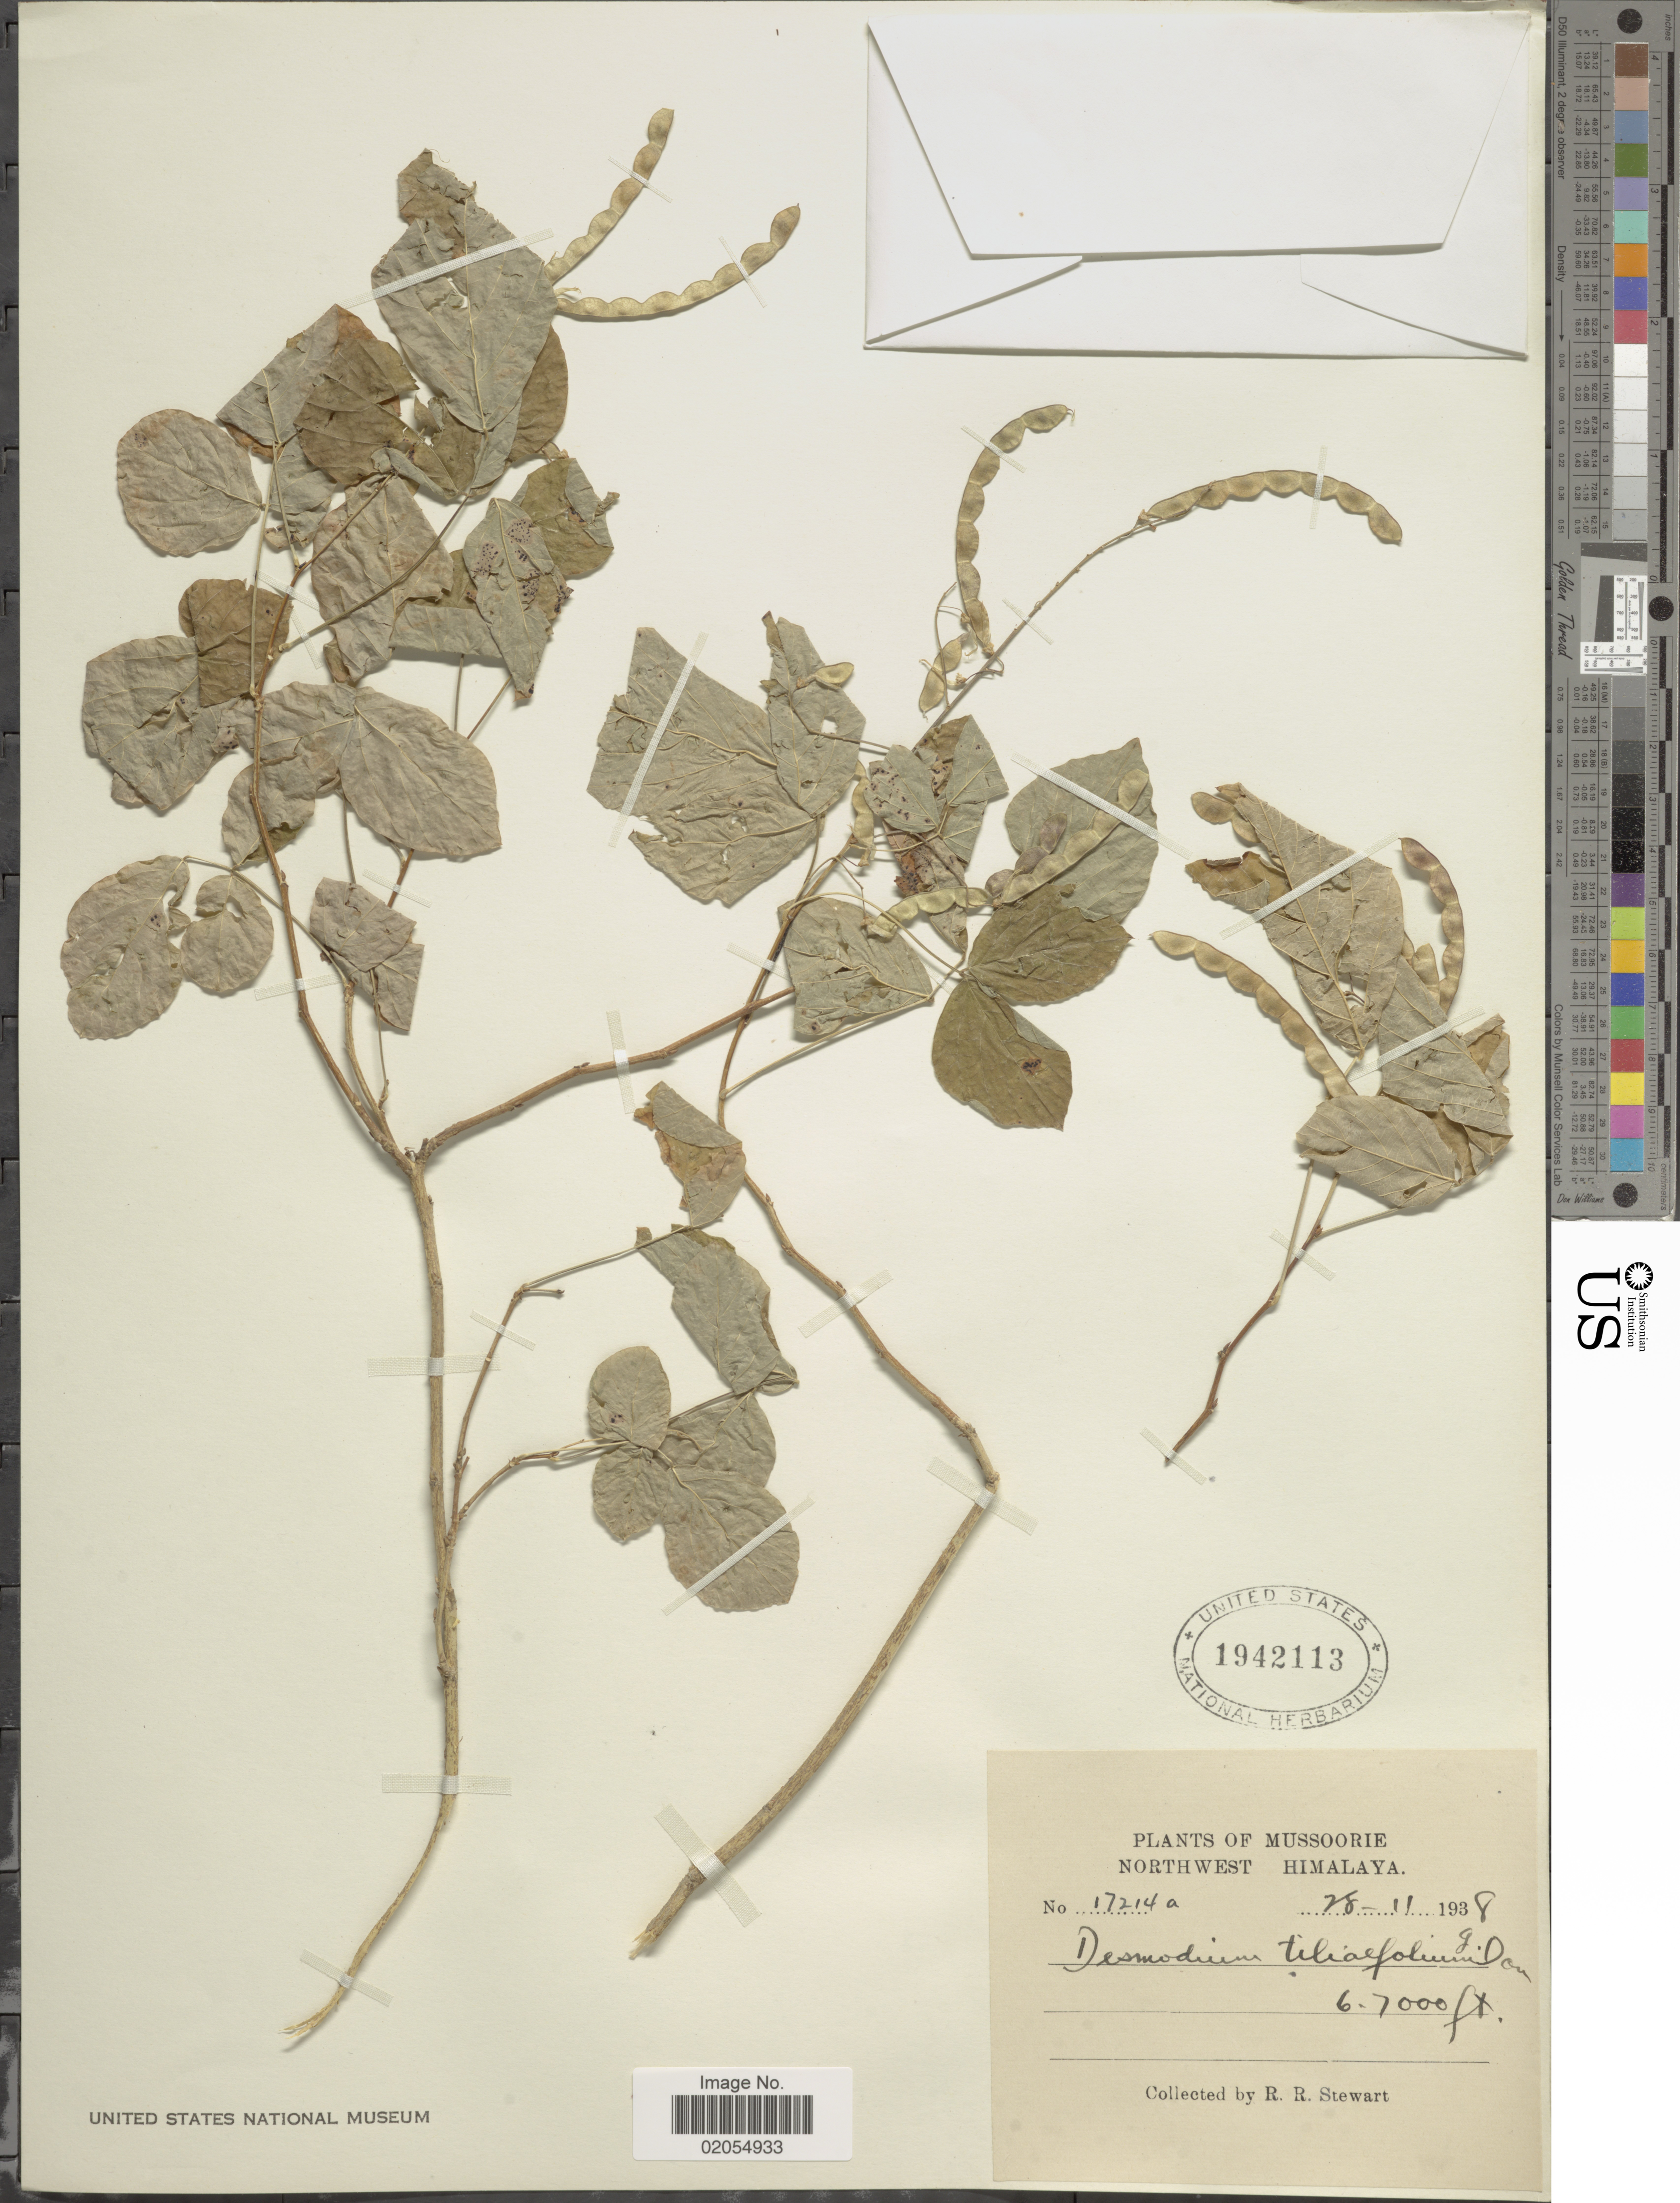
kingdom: Plantae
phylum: Tracheophyta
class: Magnoliopsida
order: Fabales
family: Fabaceae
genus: Sunhangia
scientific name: Sunhangia elegans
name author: (DC.) H. Ohashi & K. Ohashi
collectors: R. R. Stewart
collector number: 17214a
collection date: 1938-11-28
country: India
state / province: Uttarakhand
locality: Mussoorie, Northwest Himalaya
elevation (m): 1829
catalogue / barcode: US 1942113